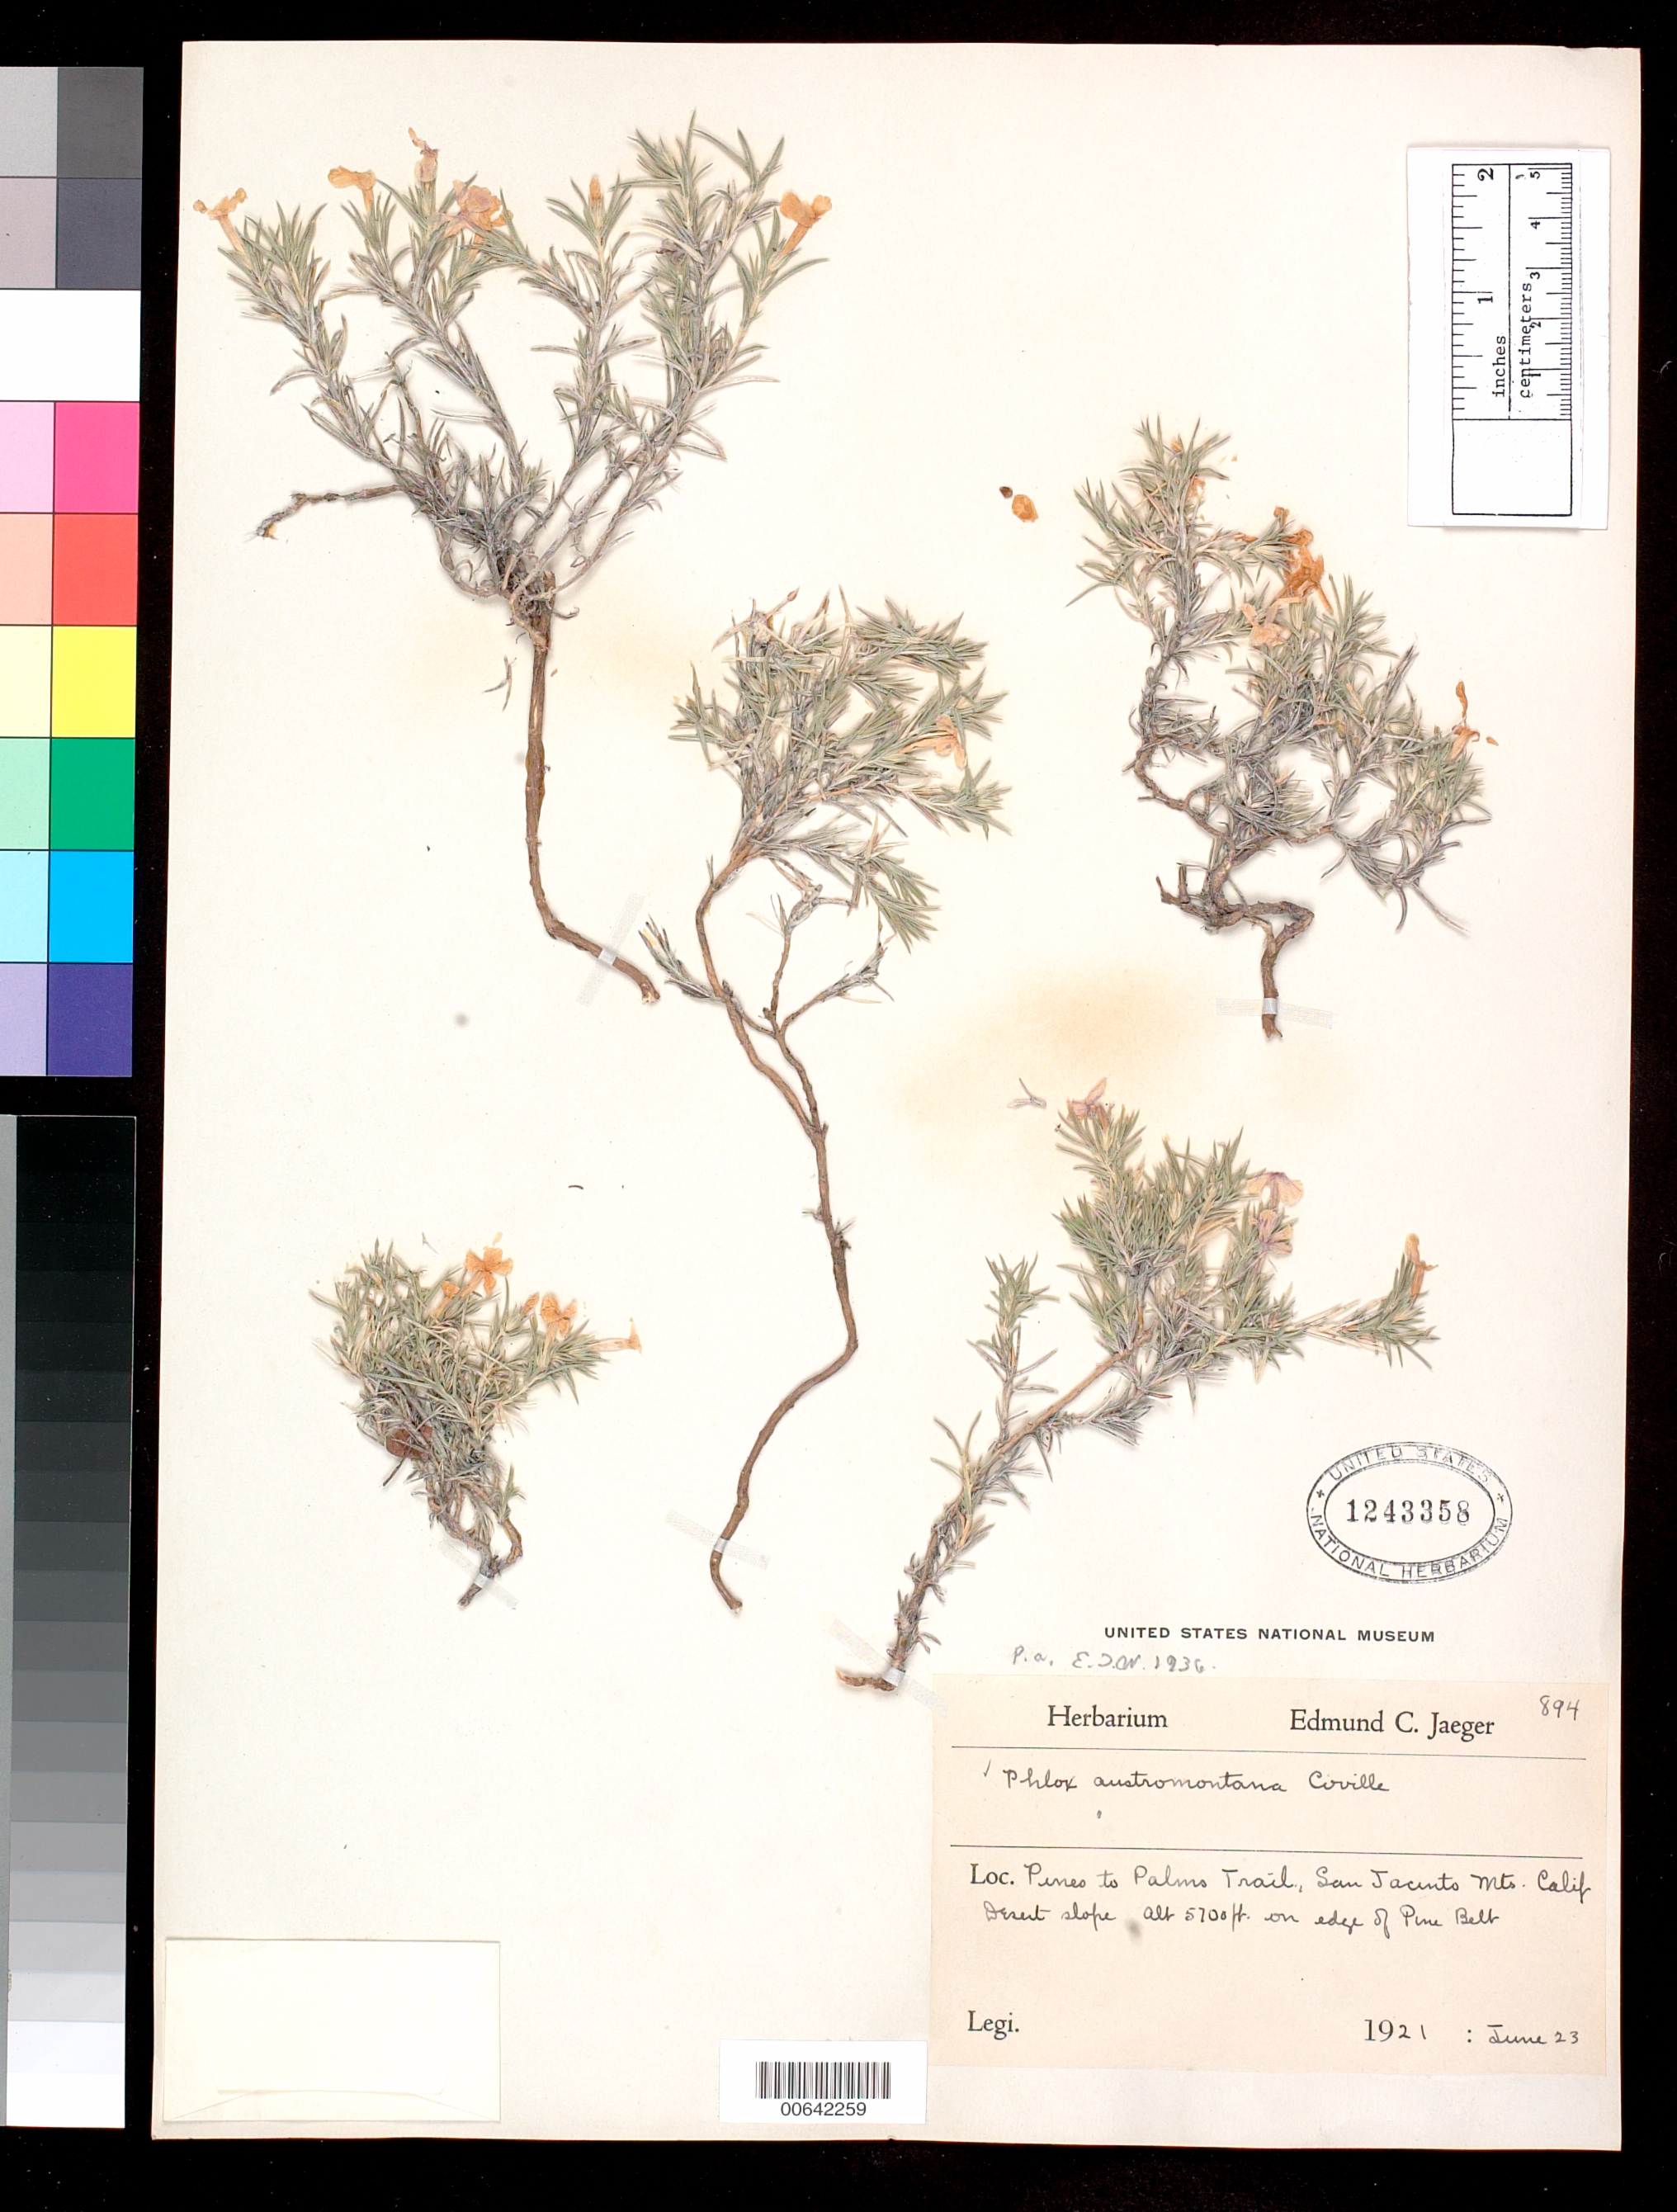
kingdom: Plantae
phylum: Tracheophyta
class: Magnoliopsida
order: Ericales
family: Polemoniaceae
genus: Phlox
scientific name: Phlox austromontana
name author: Coville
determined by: Wherry, E.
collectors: E. Jaeger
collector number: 894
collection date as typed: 23 Jun 1921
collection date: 1921-06-23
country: United States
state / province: California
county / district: Riverside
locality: Pines to Palms Trail, San Jacinto Mts. Desert slope, edge of Pine Belt.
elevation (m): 1737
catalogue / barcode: US 1243358